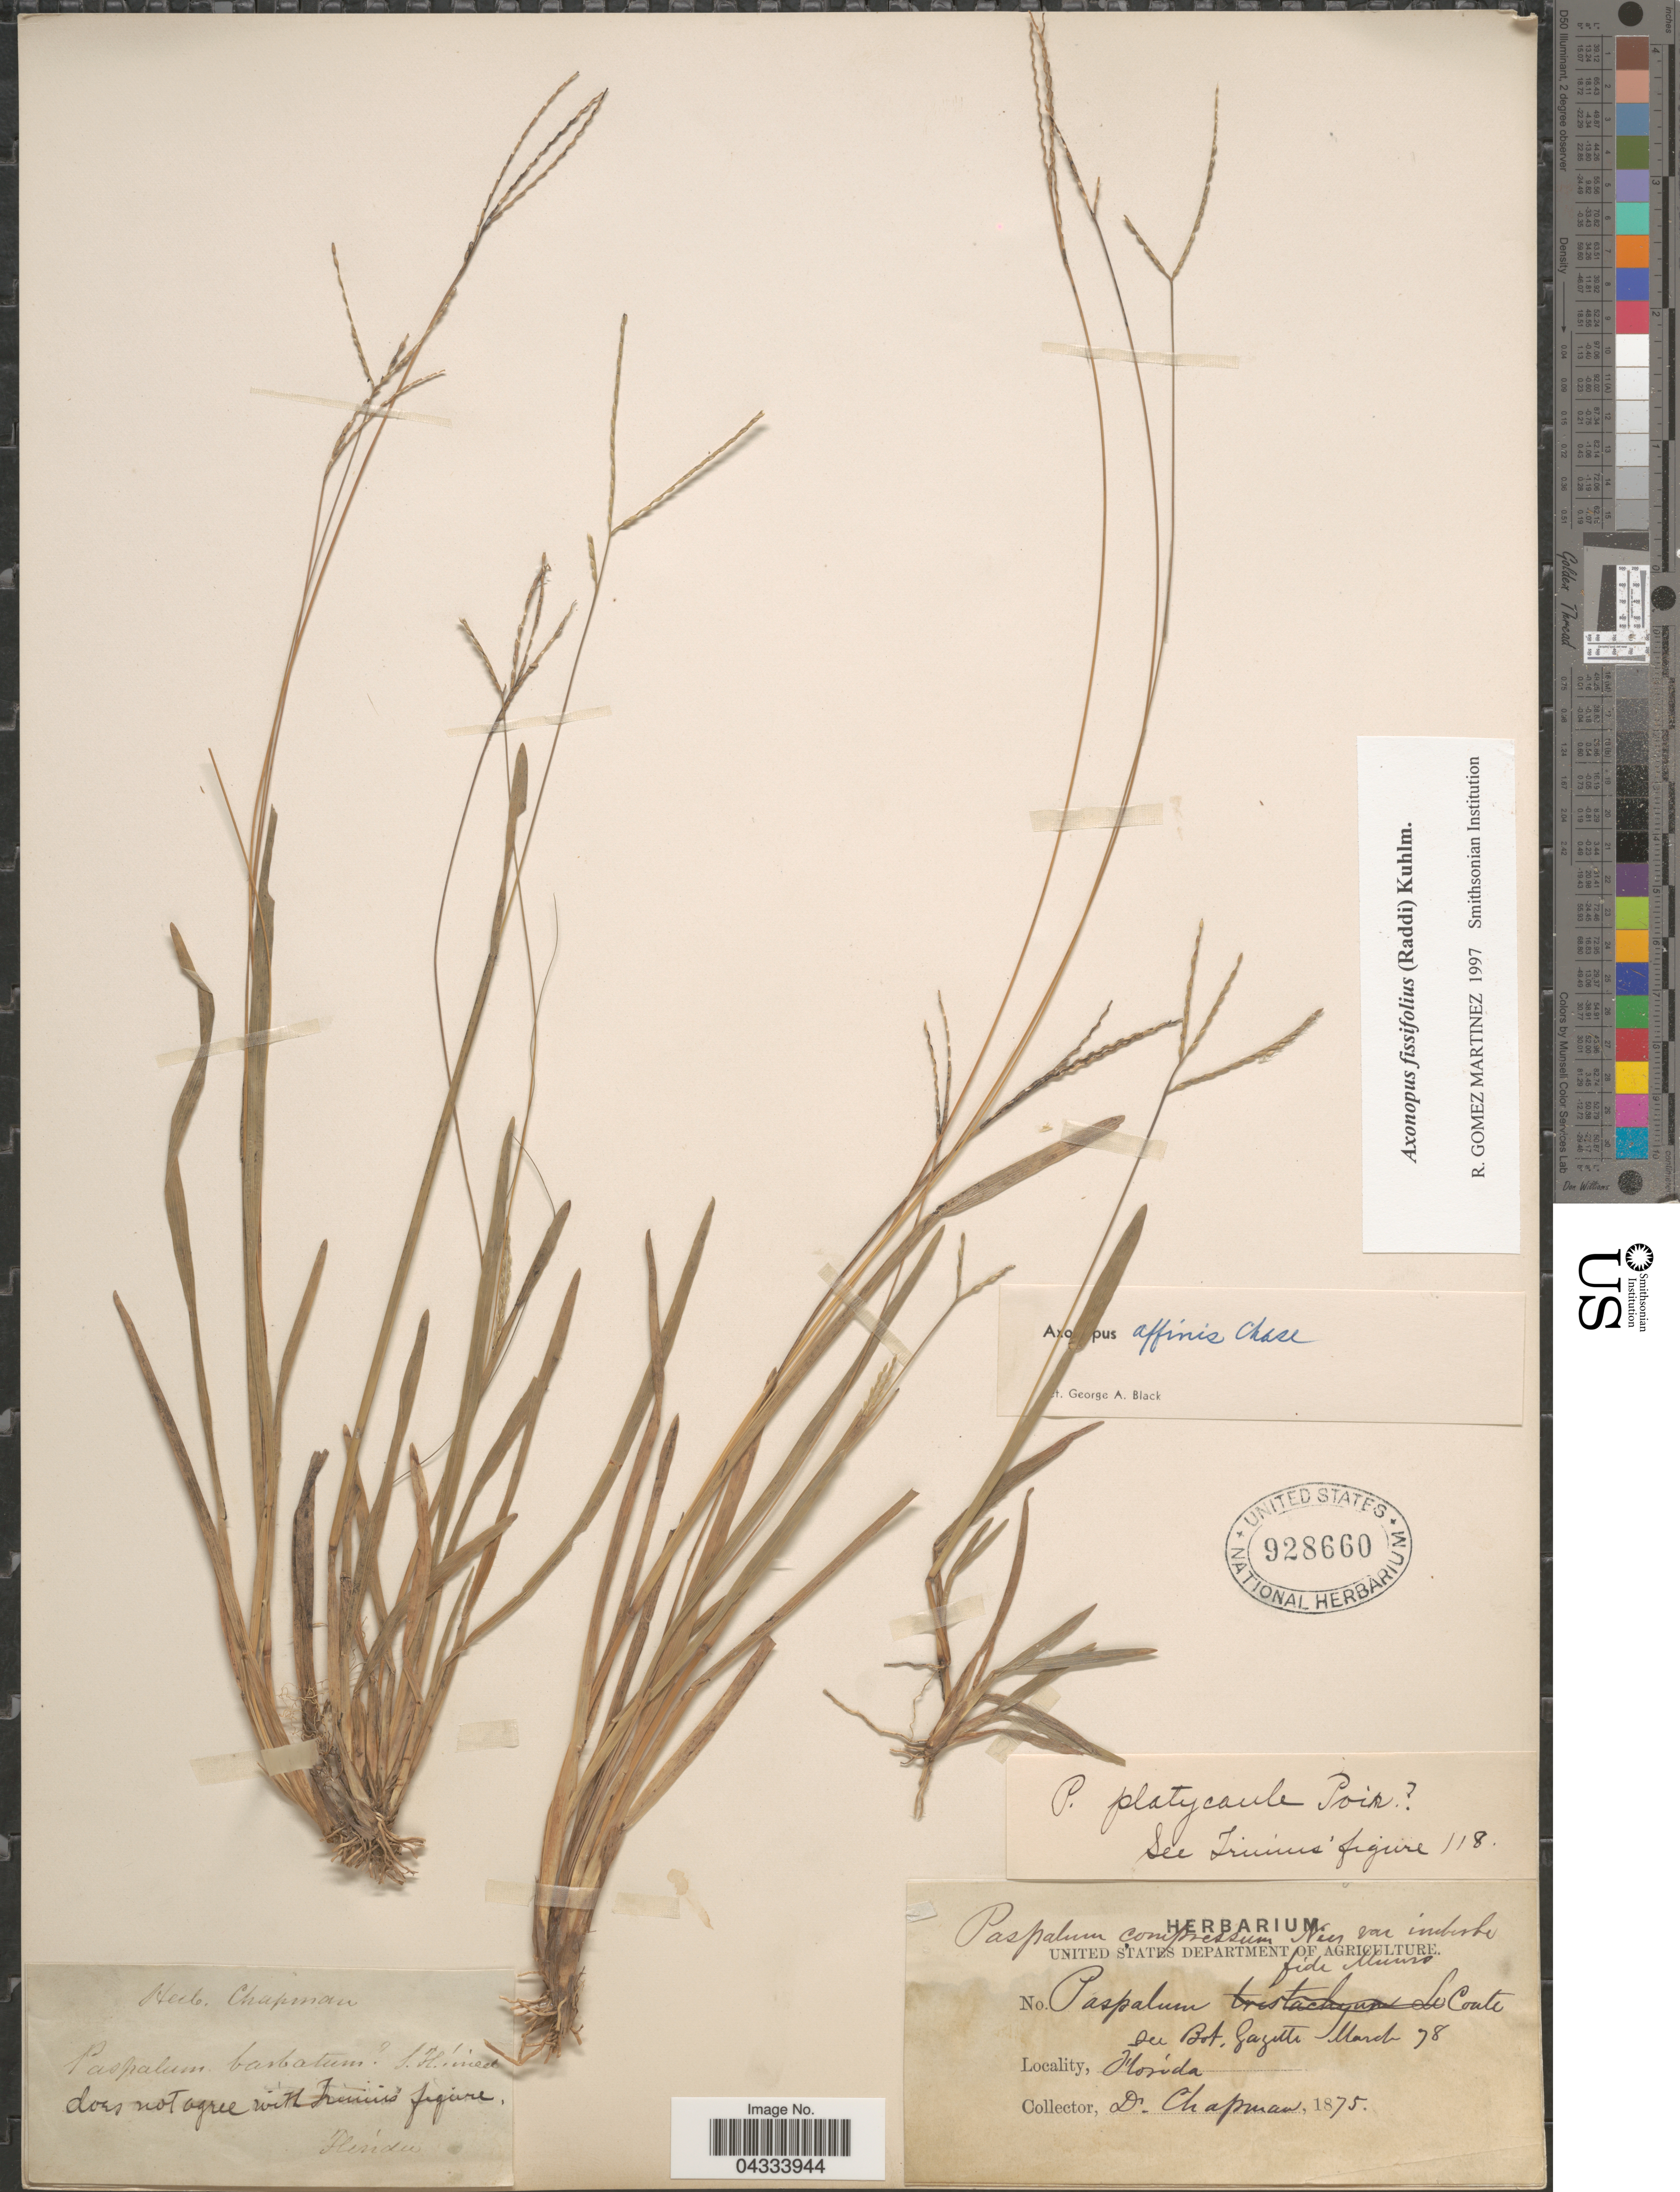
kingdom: Plantae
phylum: Tracheophyta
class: Liliopsida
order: Poales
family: Poaceae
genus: Axonopus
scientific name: Axonopus fissifolius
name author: (Raddi) Kuhlm.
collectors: A. Chapman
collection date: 1875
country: United States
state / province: Florida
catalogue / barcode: US 928660